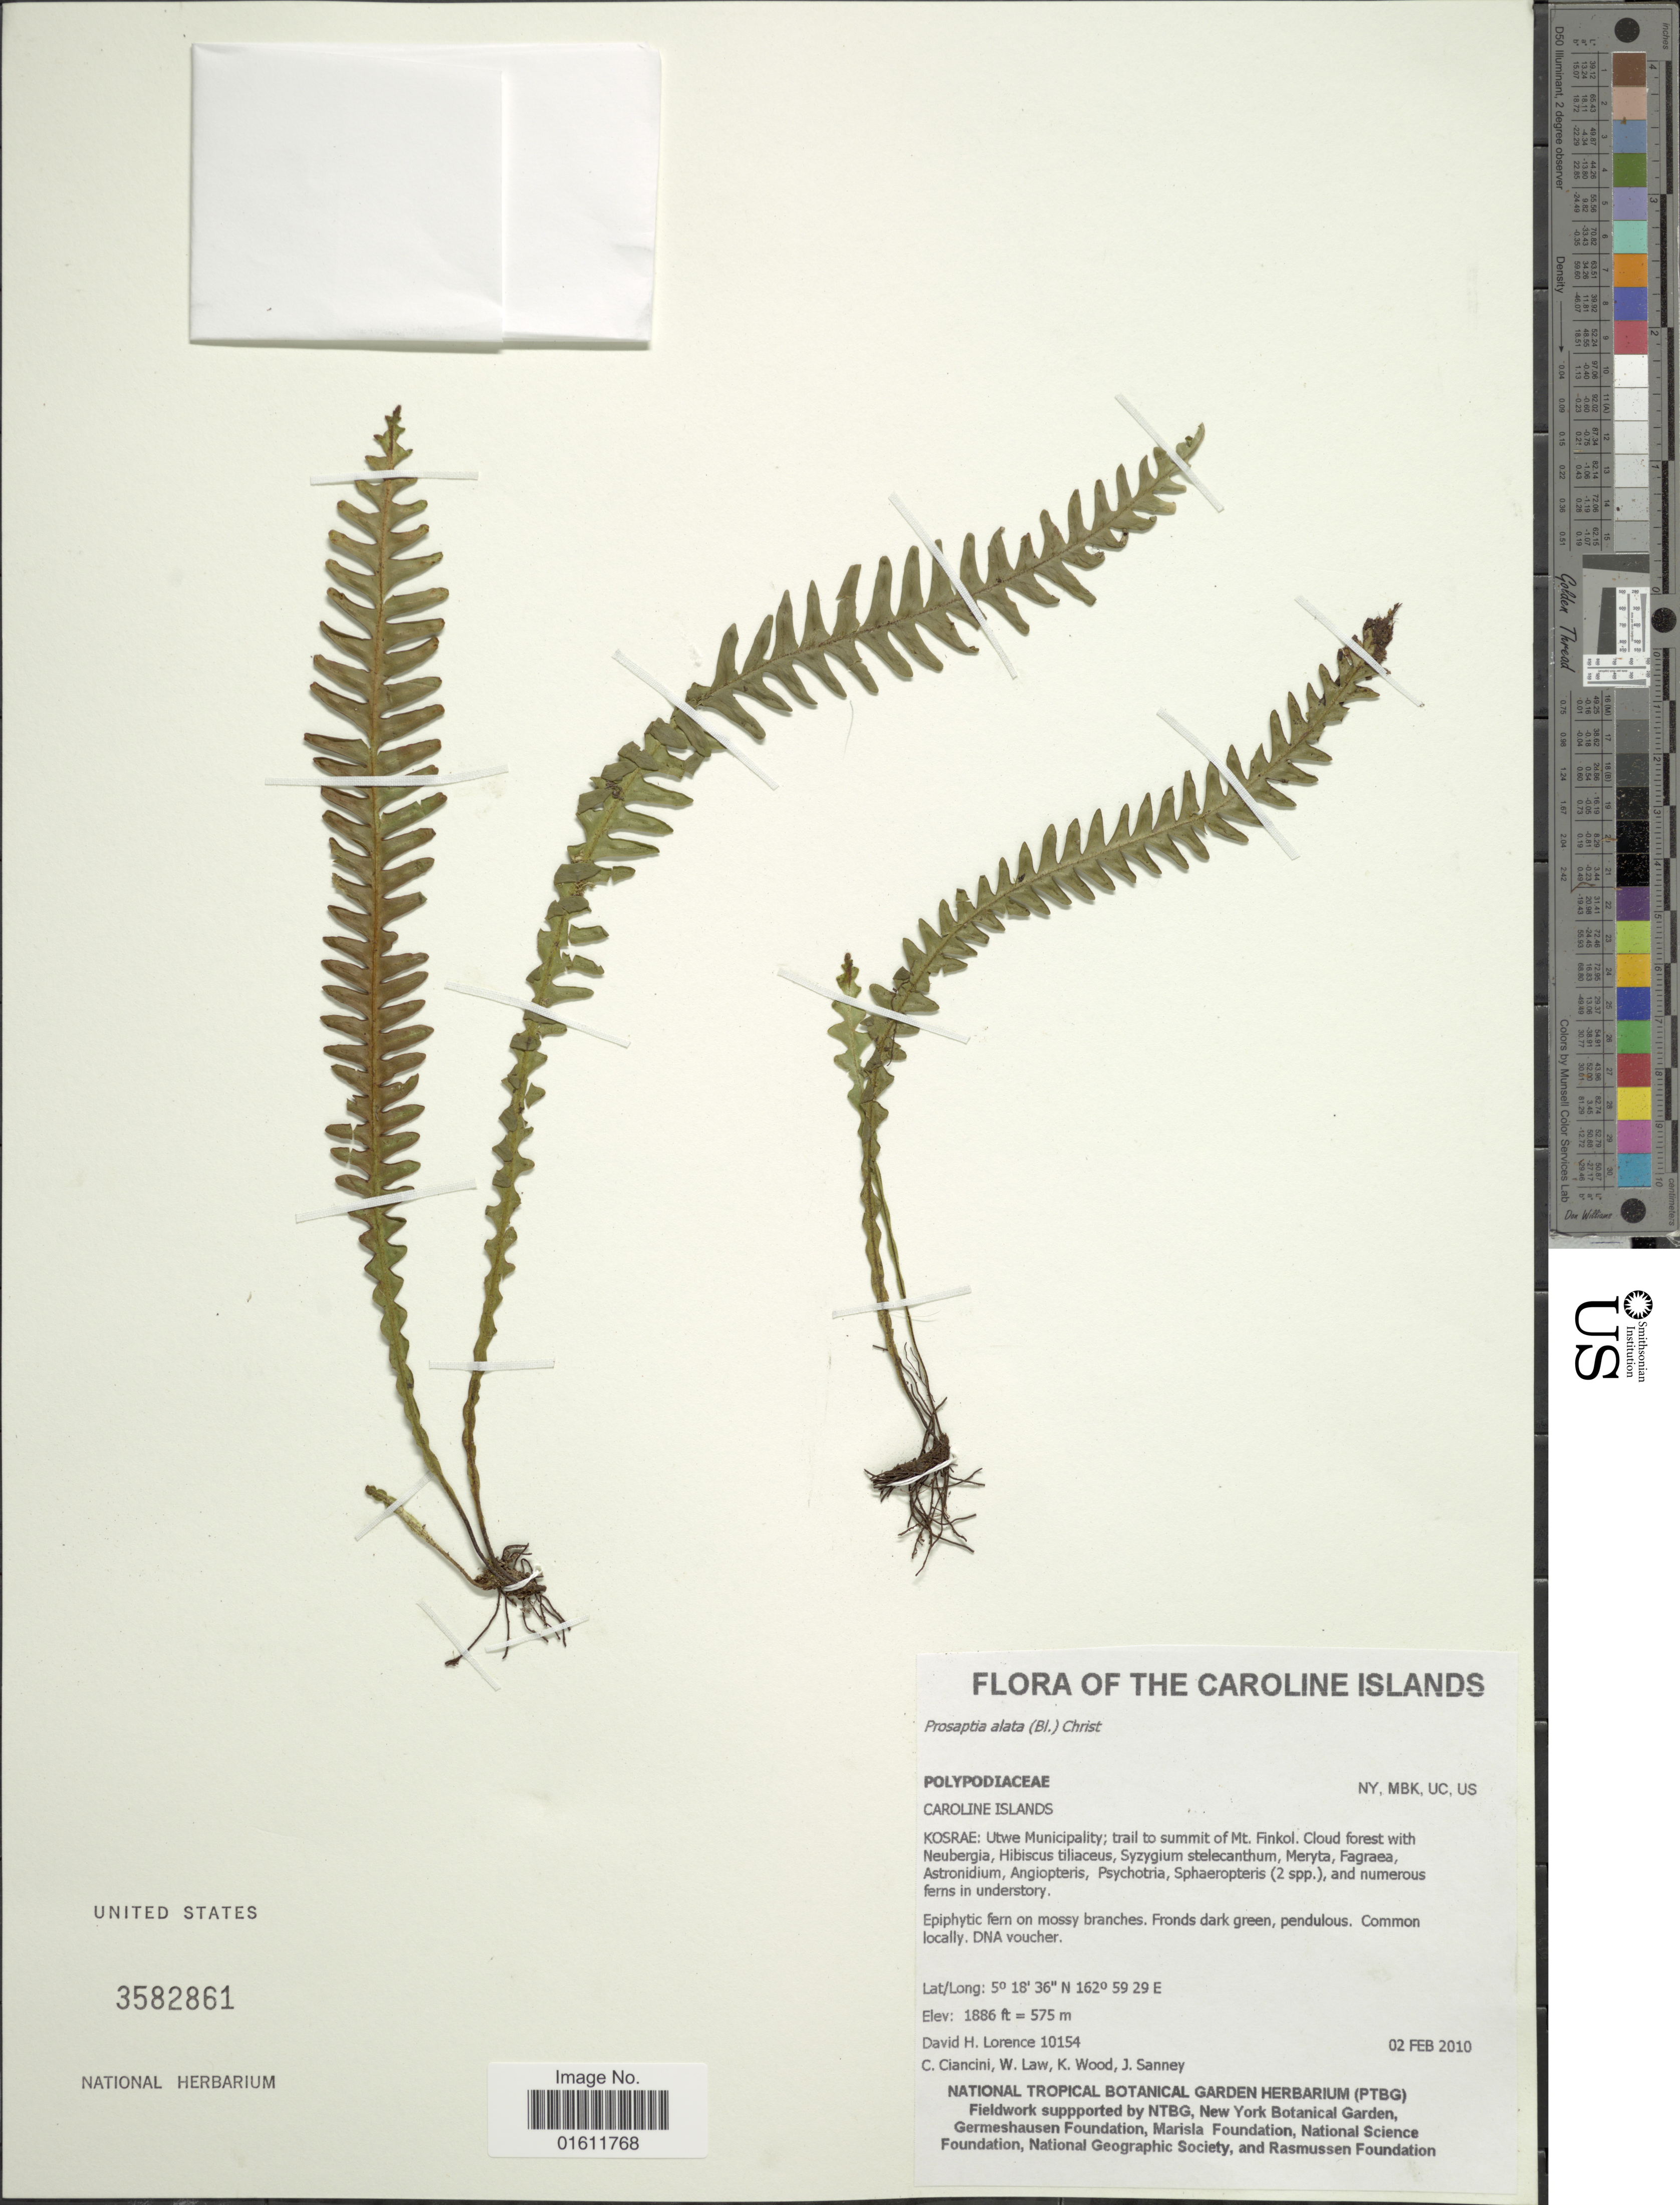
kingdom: Plantae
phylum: Tracheophyta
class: Polypodiopsida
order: Polypodiales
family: Polypodiaceae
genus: Prosaptia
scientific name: Prosaptia alata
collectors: D. Lorence, C. Ciancini, W. Law, K. R. Wood & J. Sanney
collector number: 10154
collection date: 2010-02-02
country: Micronesia, Federated States of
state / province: Kosrae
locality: Caroline Islands, Utwe Municipality; trail to summit of Mt. Finkol.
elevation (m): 575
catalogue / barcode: US 3582861